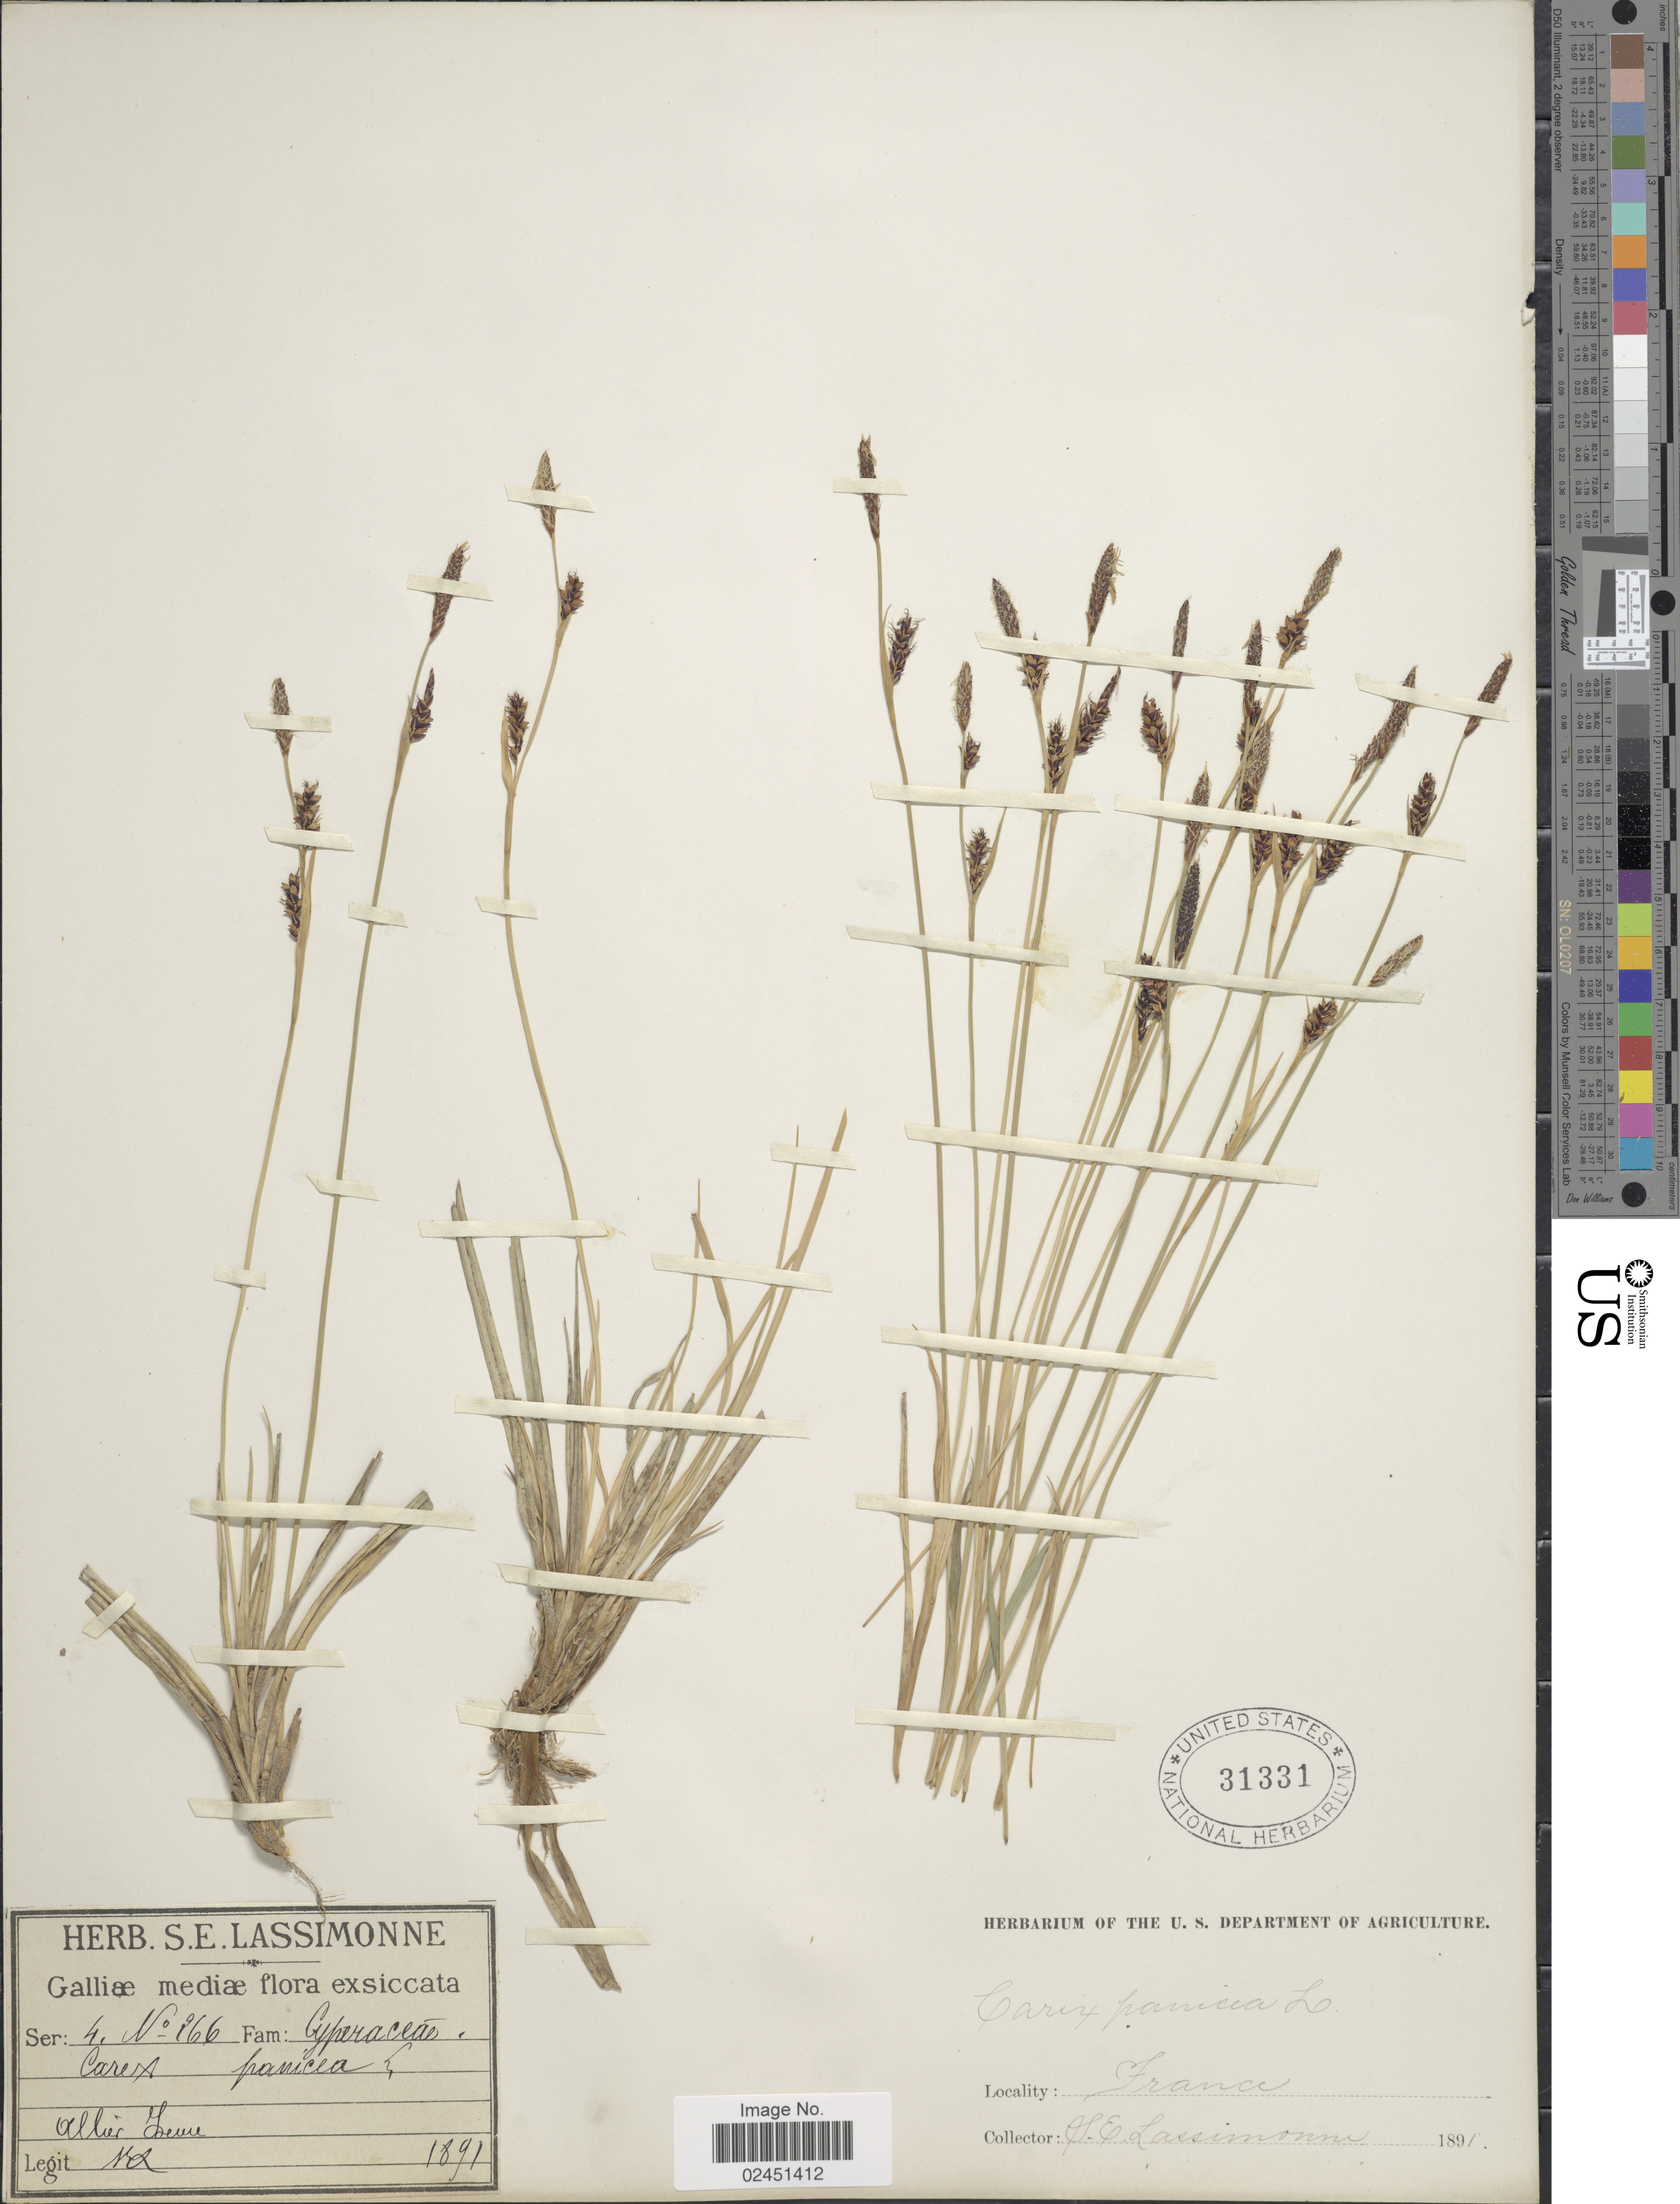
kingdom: Plantae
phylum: Tracheophyta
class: Liliopsida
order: Poales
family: Cyperaceae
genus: Carex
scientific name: Carex panicea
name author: L.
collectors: S. Lassimonne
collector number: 266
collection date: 1891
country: France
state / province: Auvergne-Rhône-Alpes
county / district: Allier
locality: Galliæ [France]. Allier - Yseure [Yzeure].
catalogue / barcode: US 31331